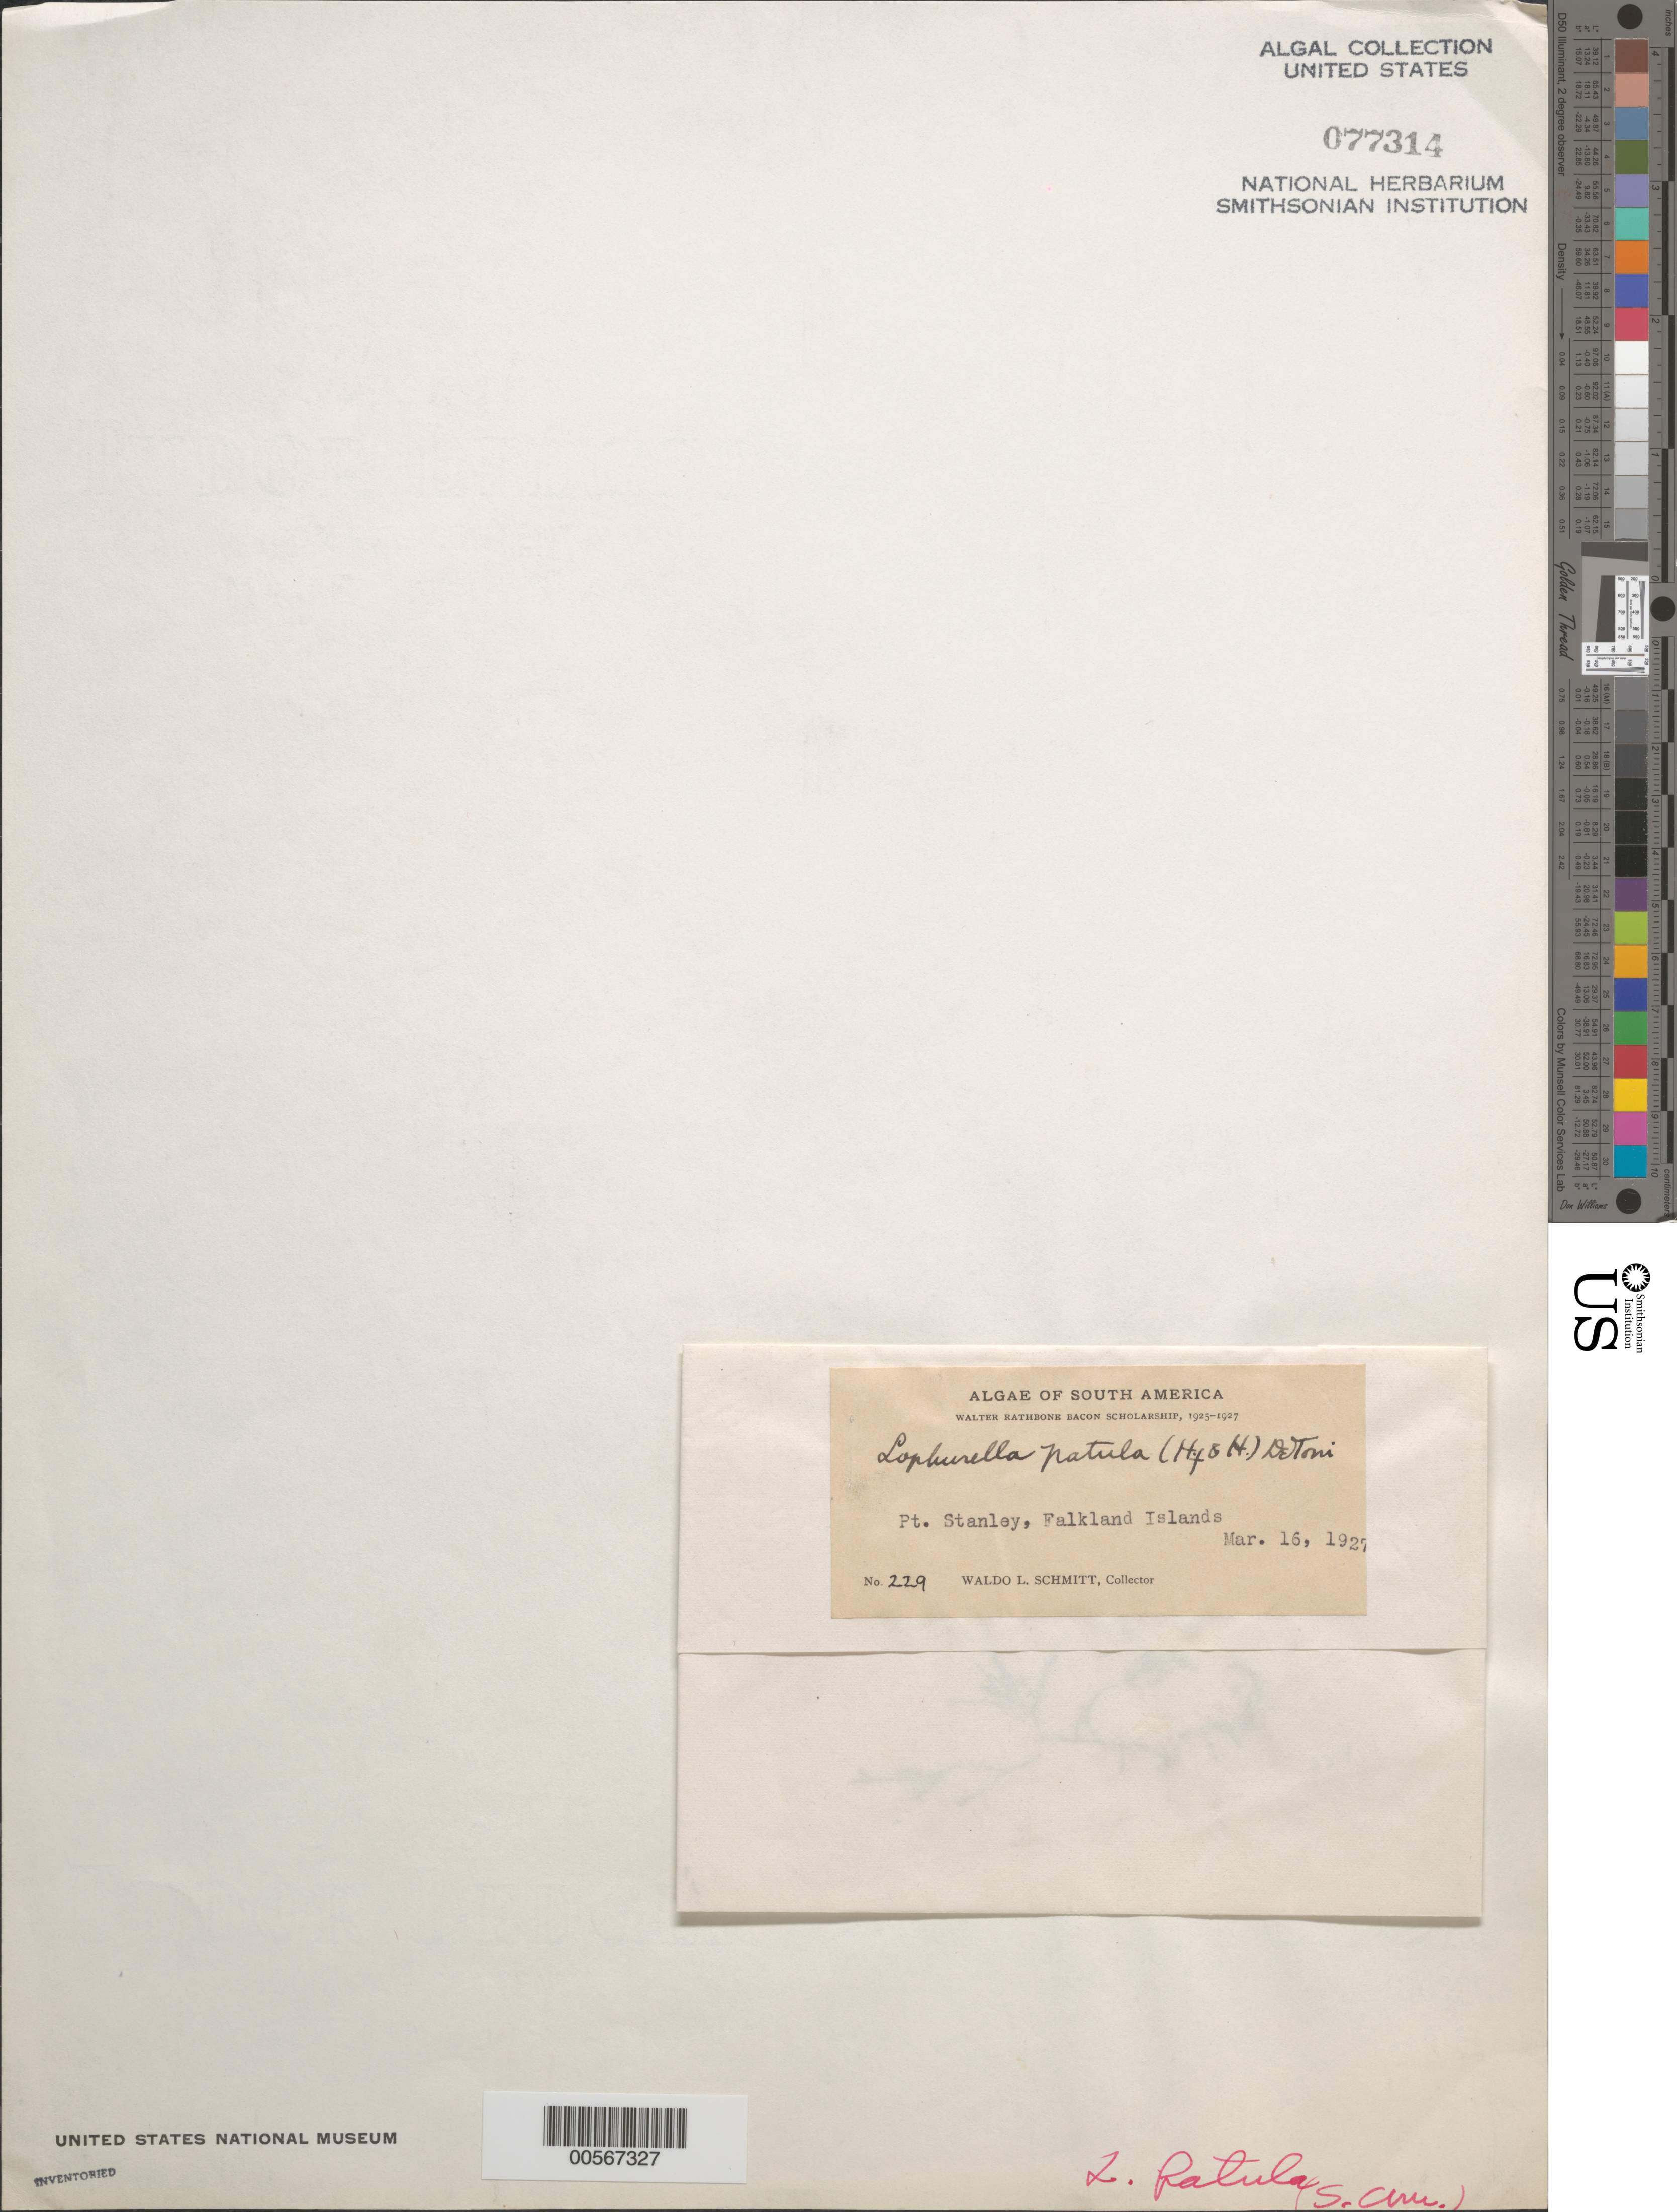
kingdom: Plantae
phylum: Rhodophyta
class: Florideophyceae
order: Ceramiales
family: Rhodomelaceae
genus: Lophurella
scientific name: Lophurella patula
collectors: W. L. Schmitt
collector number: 229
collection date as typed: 16 Mar 1927 and 20 Mar 1927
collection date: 1927-03-16,1927-03-20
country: Falkland Islands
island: East Falkland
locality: Port Stanley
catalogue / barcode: US 77314